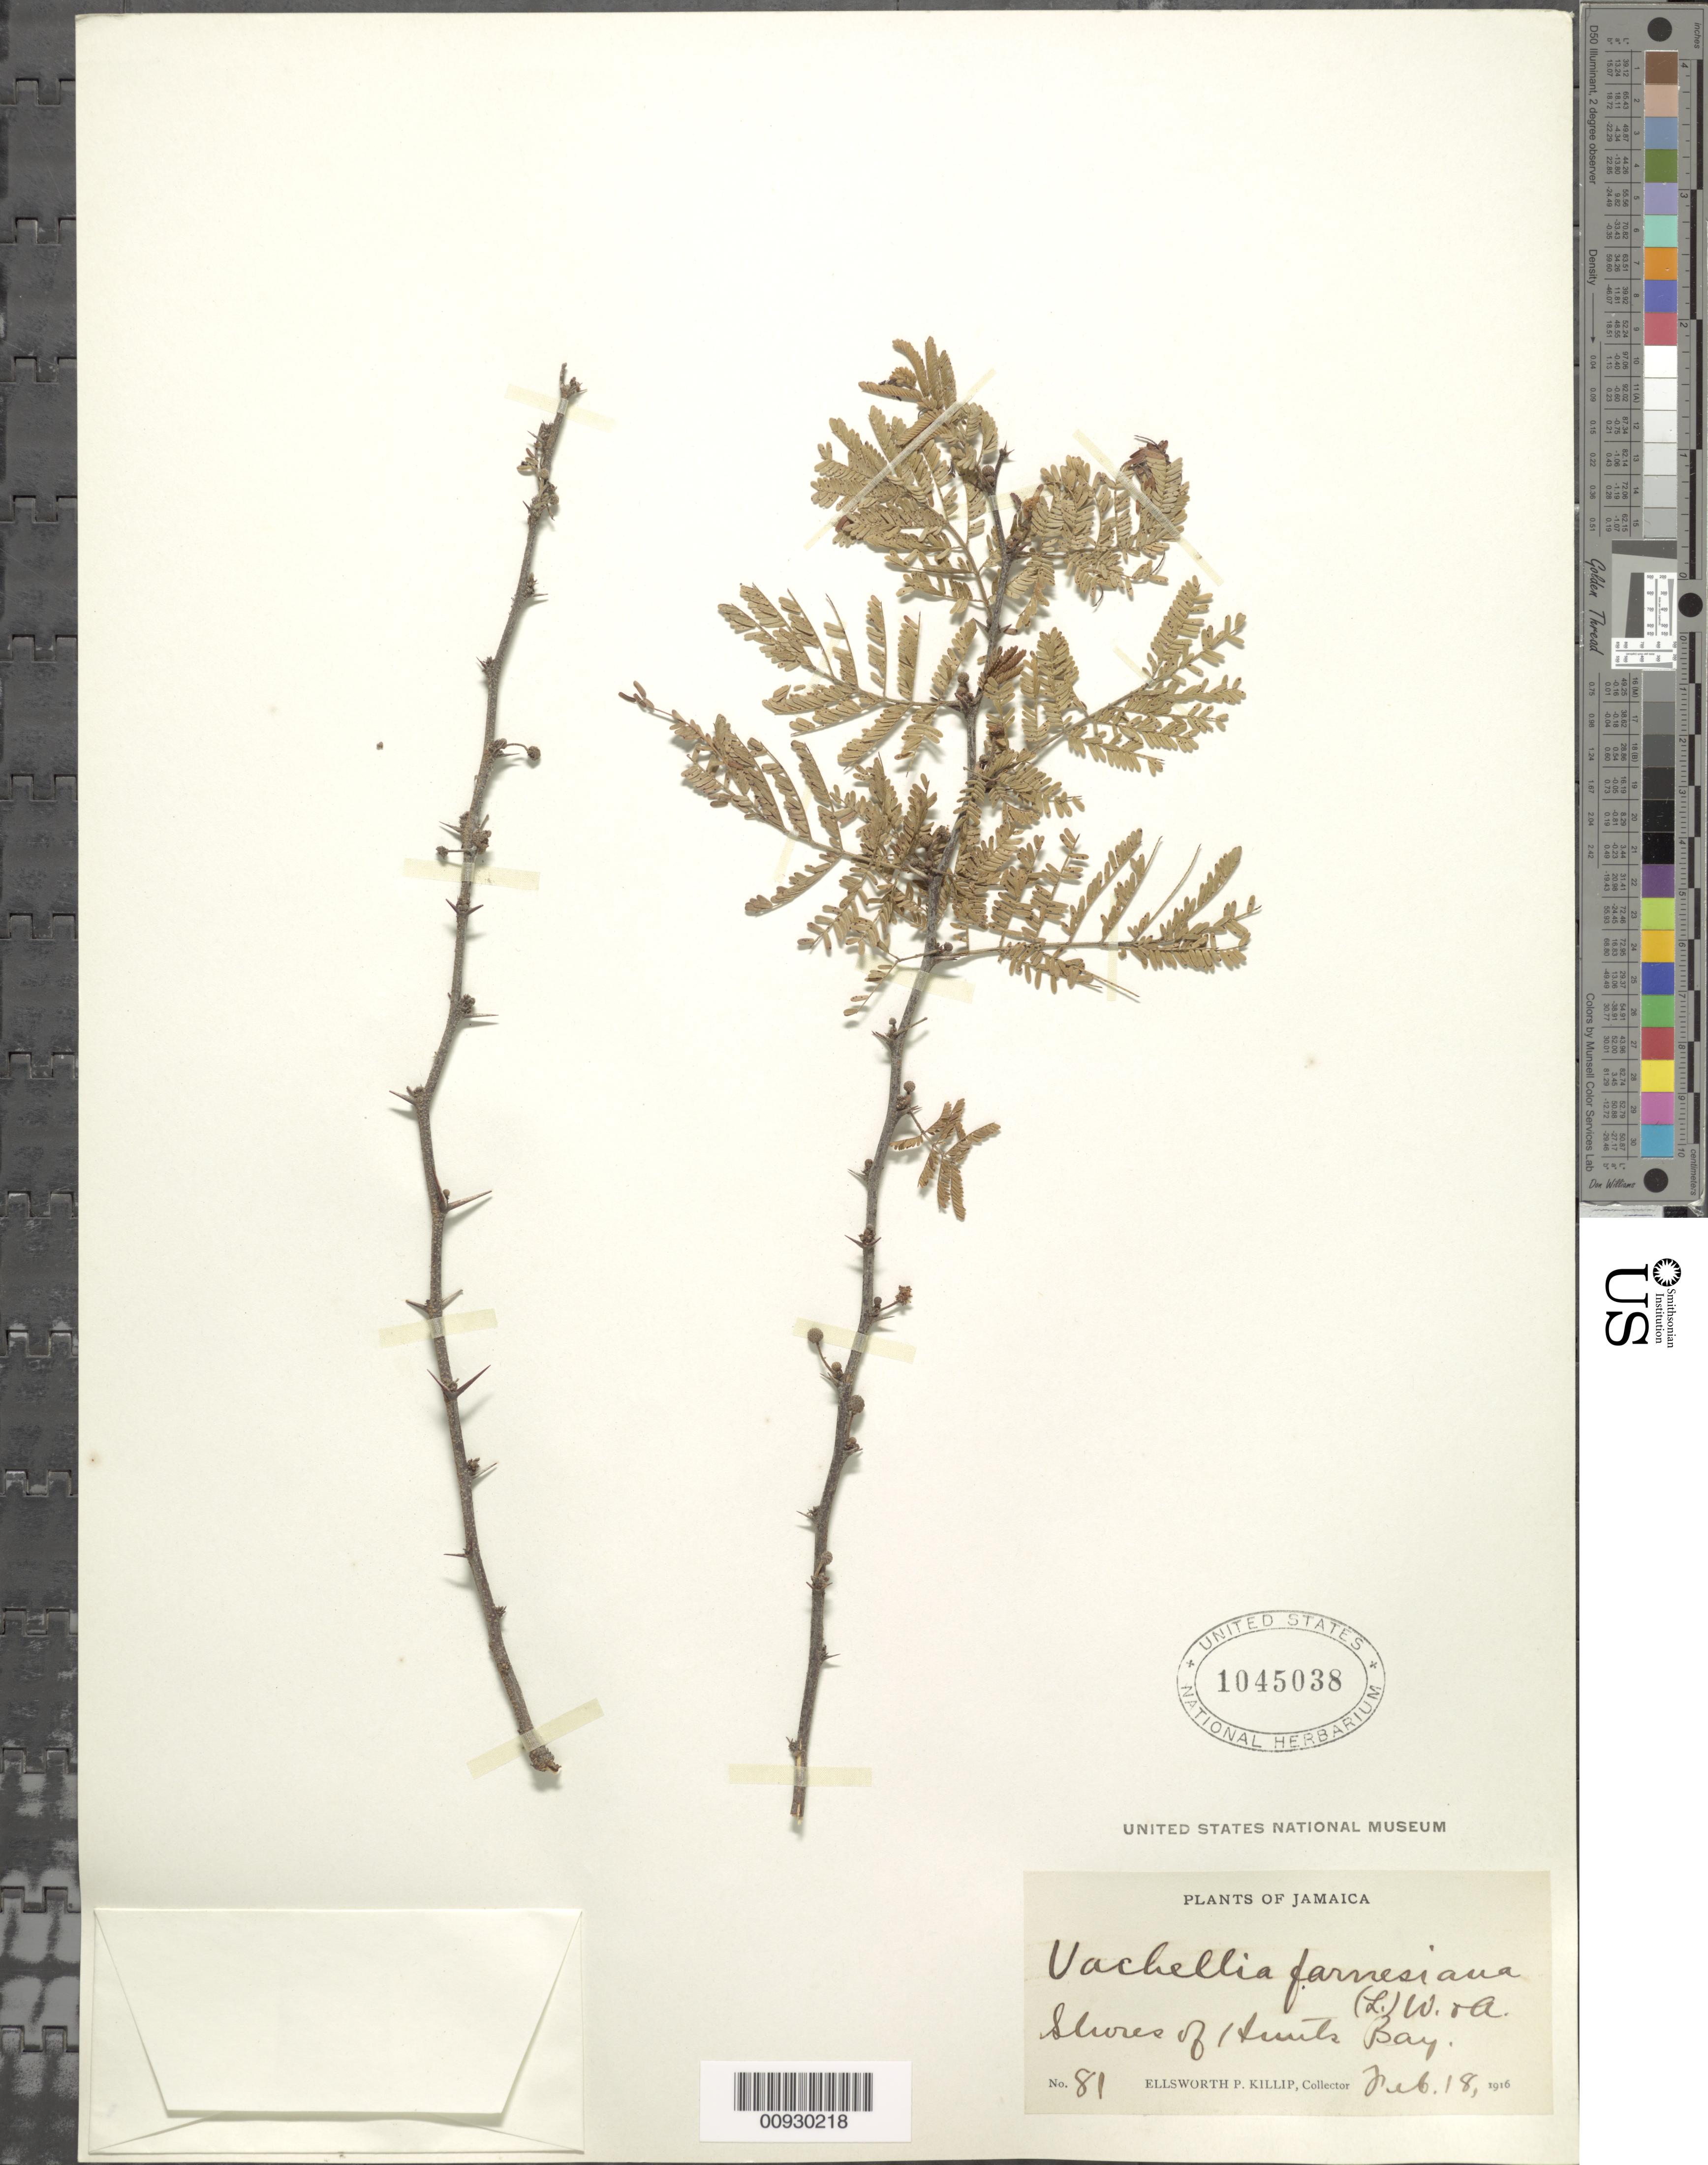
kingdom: Plantae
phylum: Tracheophyta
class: Magnoliopsida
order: Fabales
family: Fabaceae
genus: Vachellia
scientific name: Vachellia farnesiana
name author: (L.) Wight & Arn.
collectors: E. P. Killip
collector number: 81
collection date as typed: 18 Feb 1916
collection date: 1916-02-18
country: Jamaica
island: Jamaica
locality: Short of Huils Bay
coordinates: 0 N, 0 E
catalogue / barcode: US 1045038